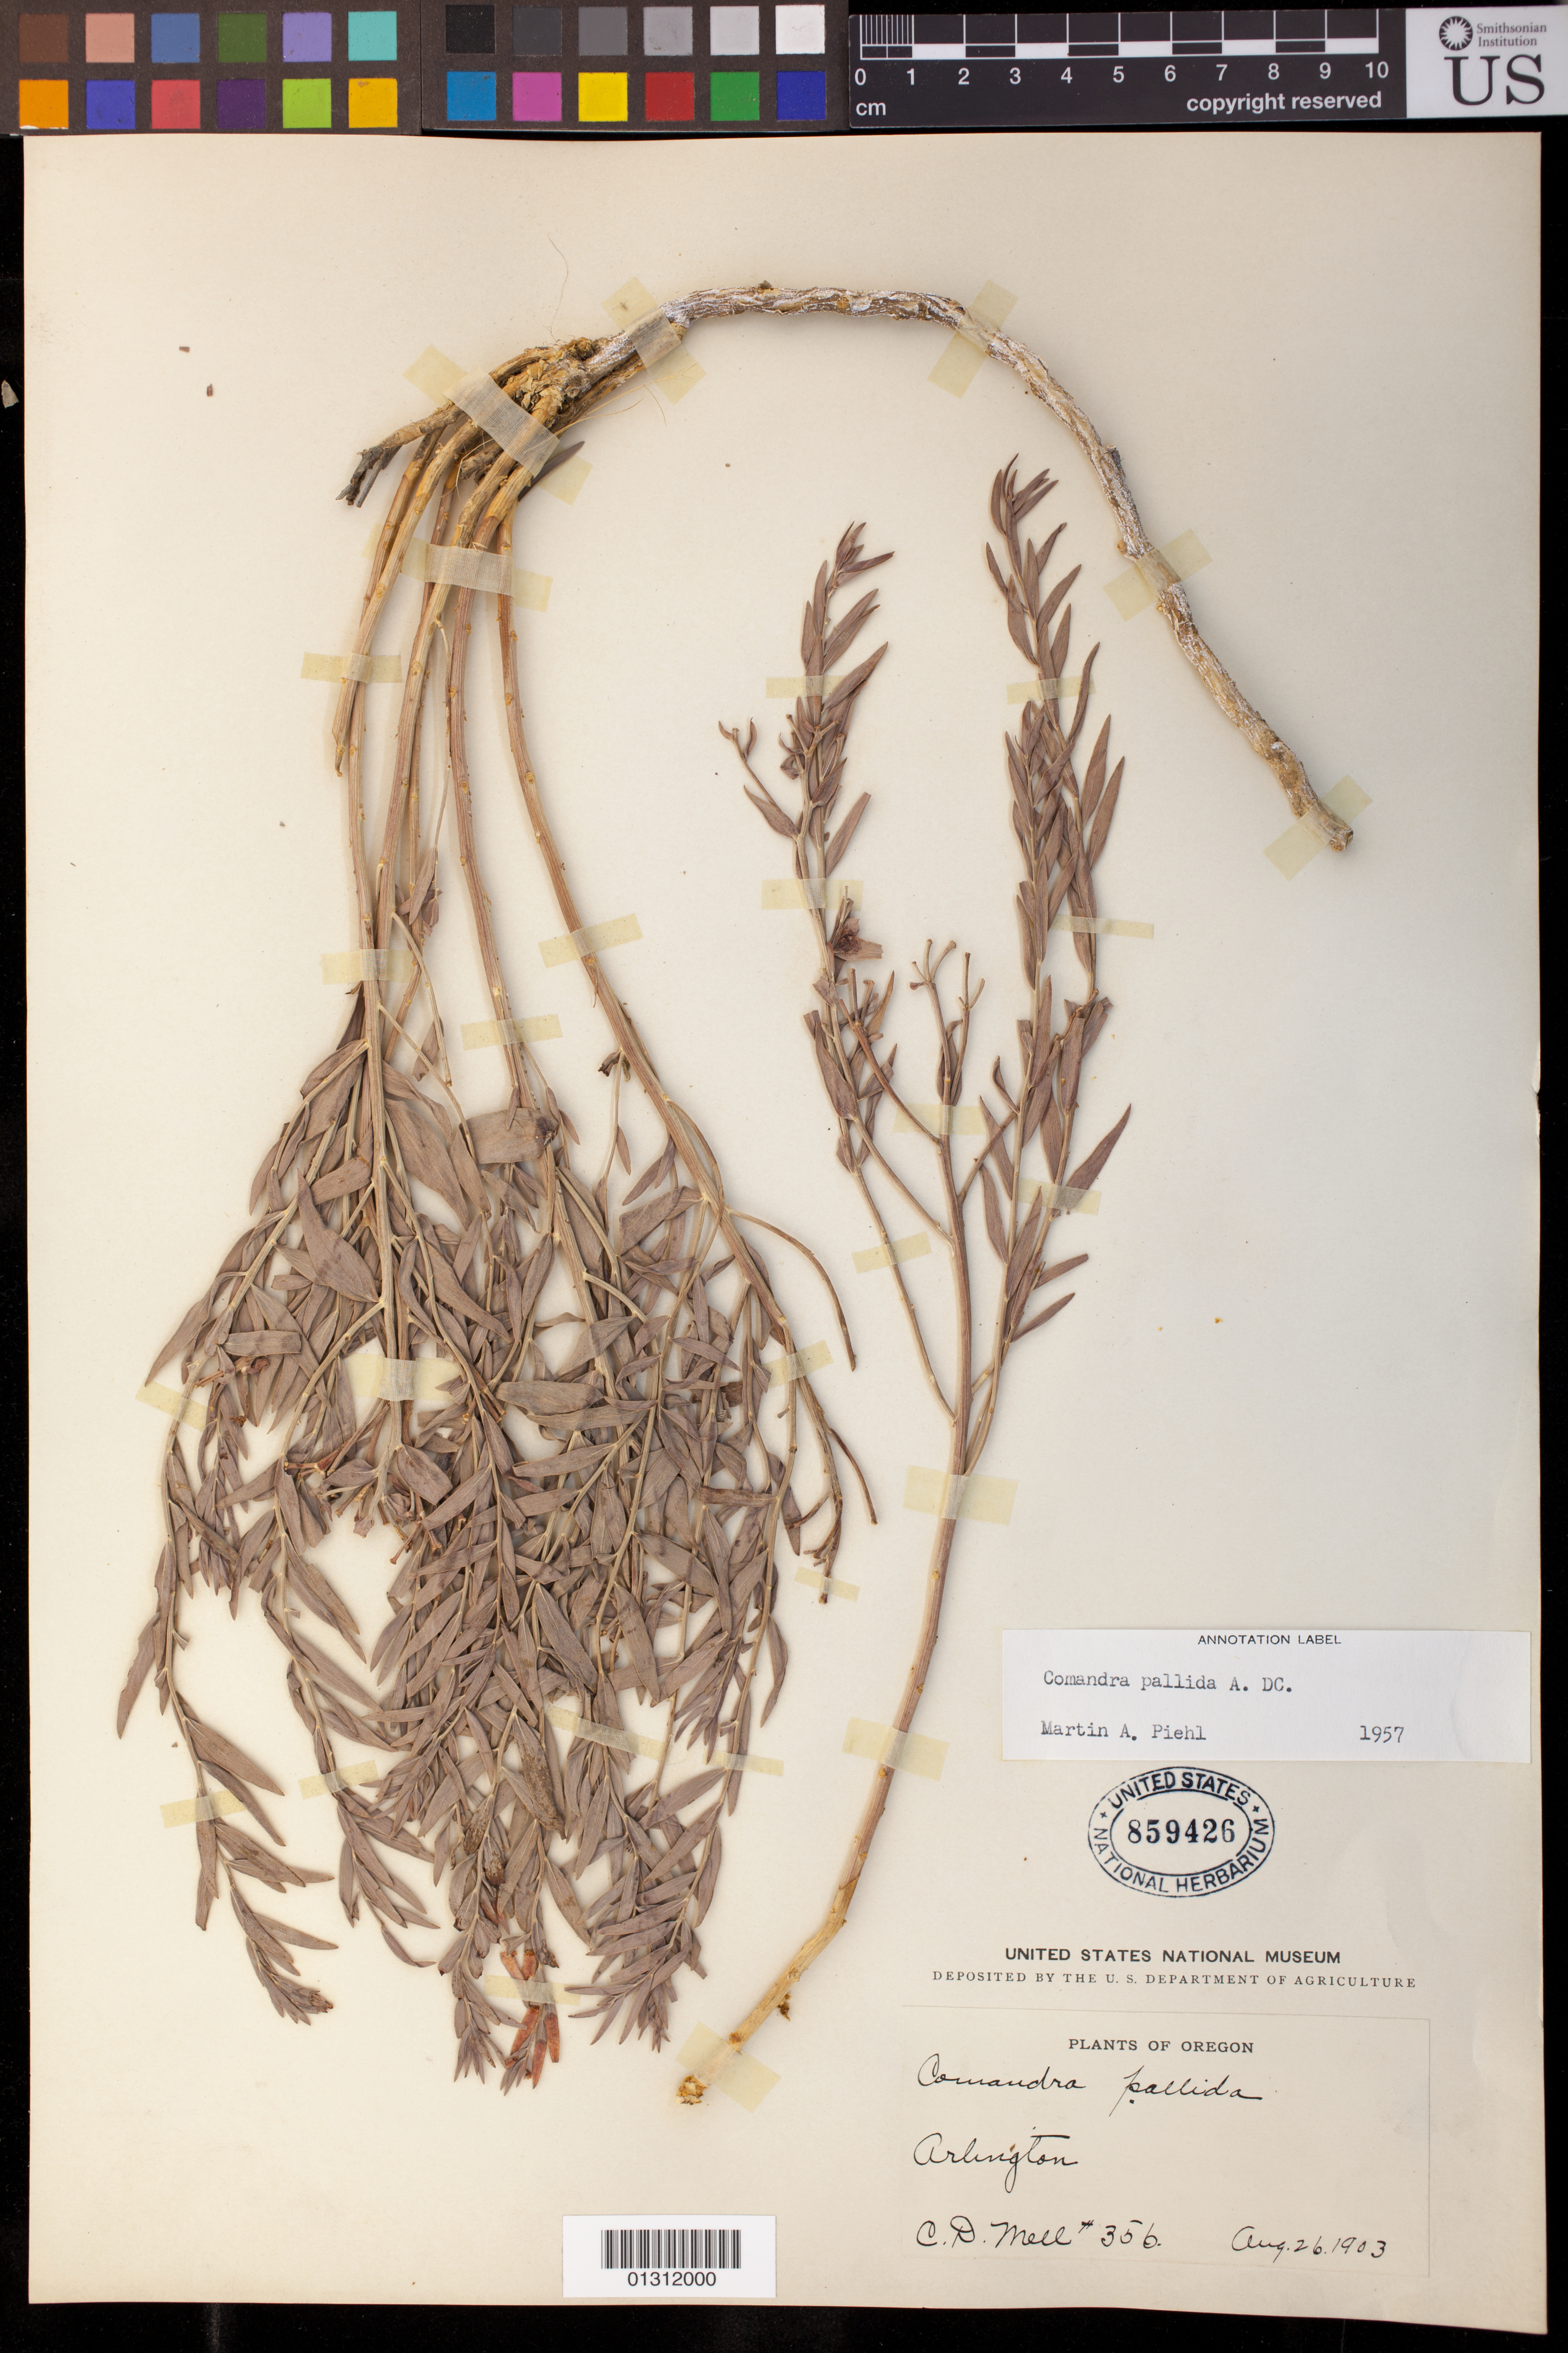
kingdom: Plantae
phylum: Tracheophyta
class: Magnoliopsida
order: Santalales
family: Comandraceae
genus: Comandra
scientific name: Comandra pallida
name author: A. DC.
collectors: C. D. Mell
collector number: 356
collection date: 1903-08-26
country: United States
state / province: Oregon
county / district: Gilliam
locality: Arlington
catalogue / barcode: US 859426